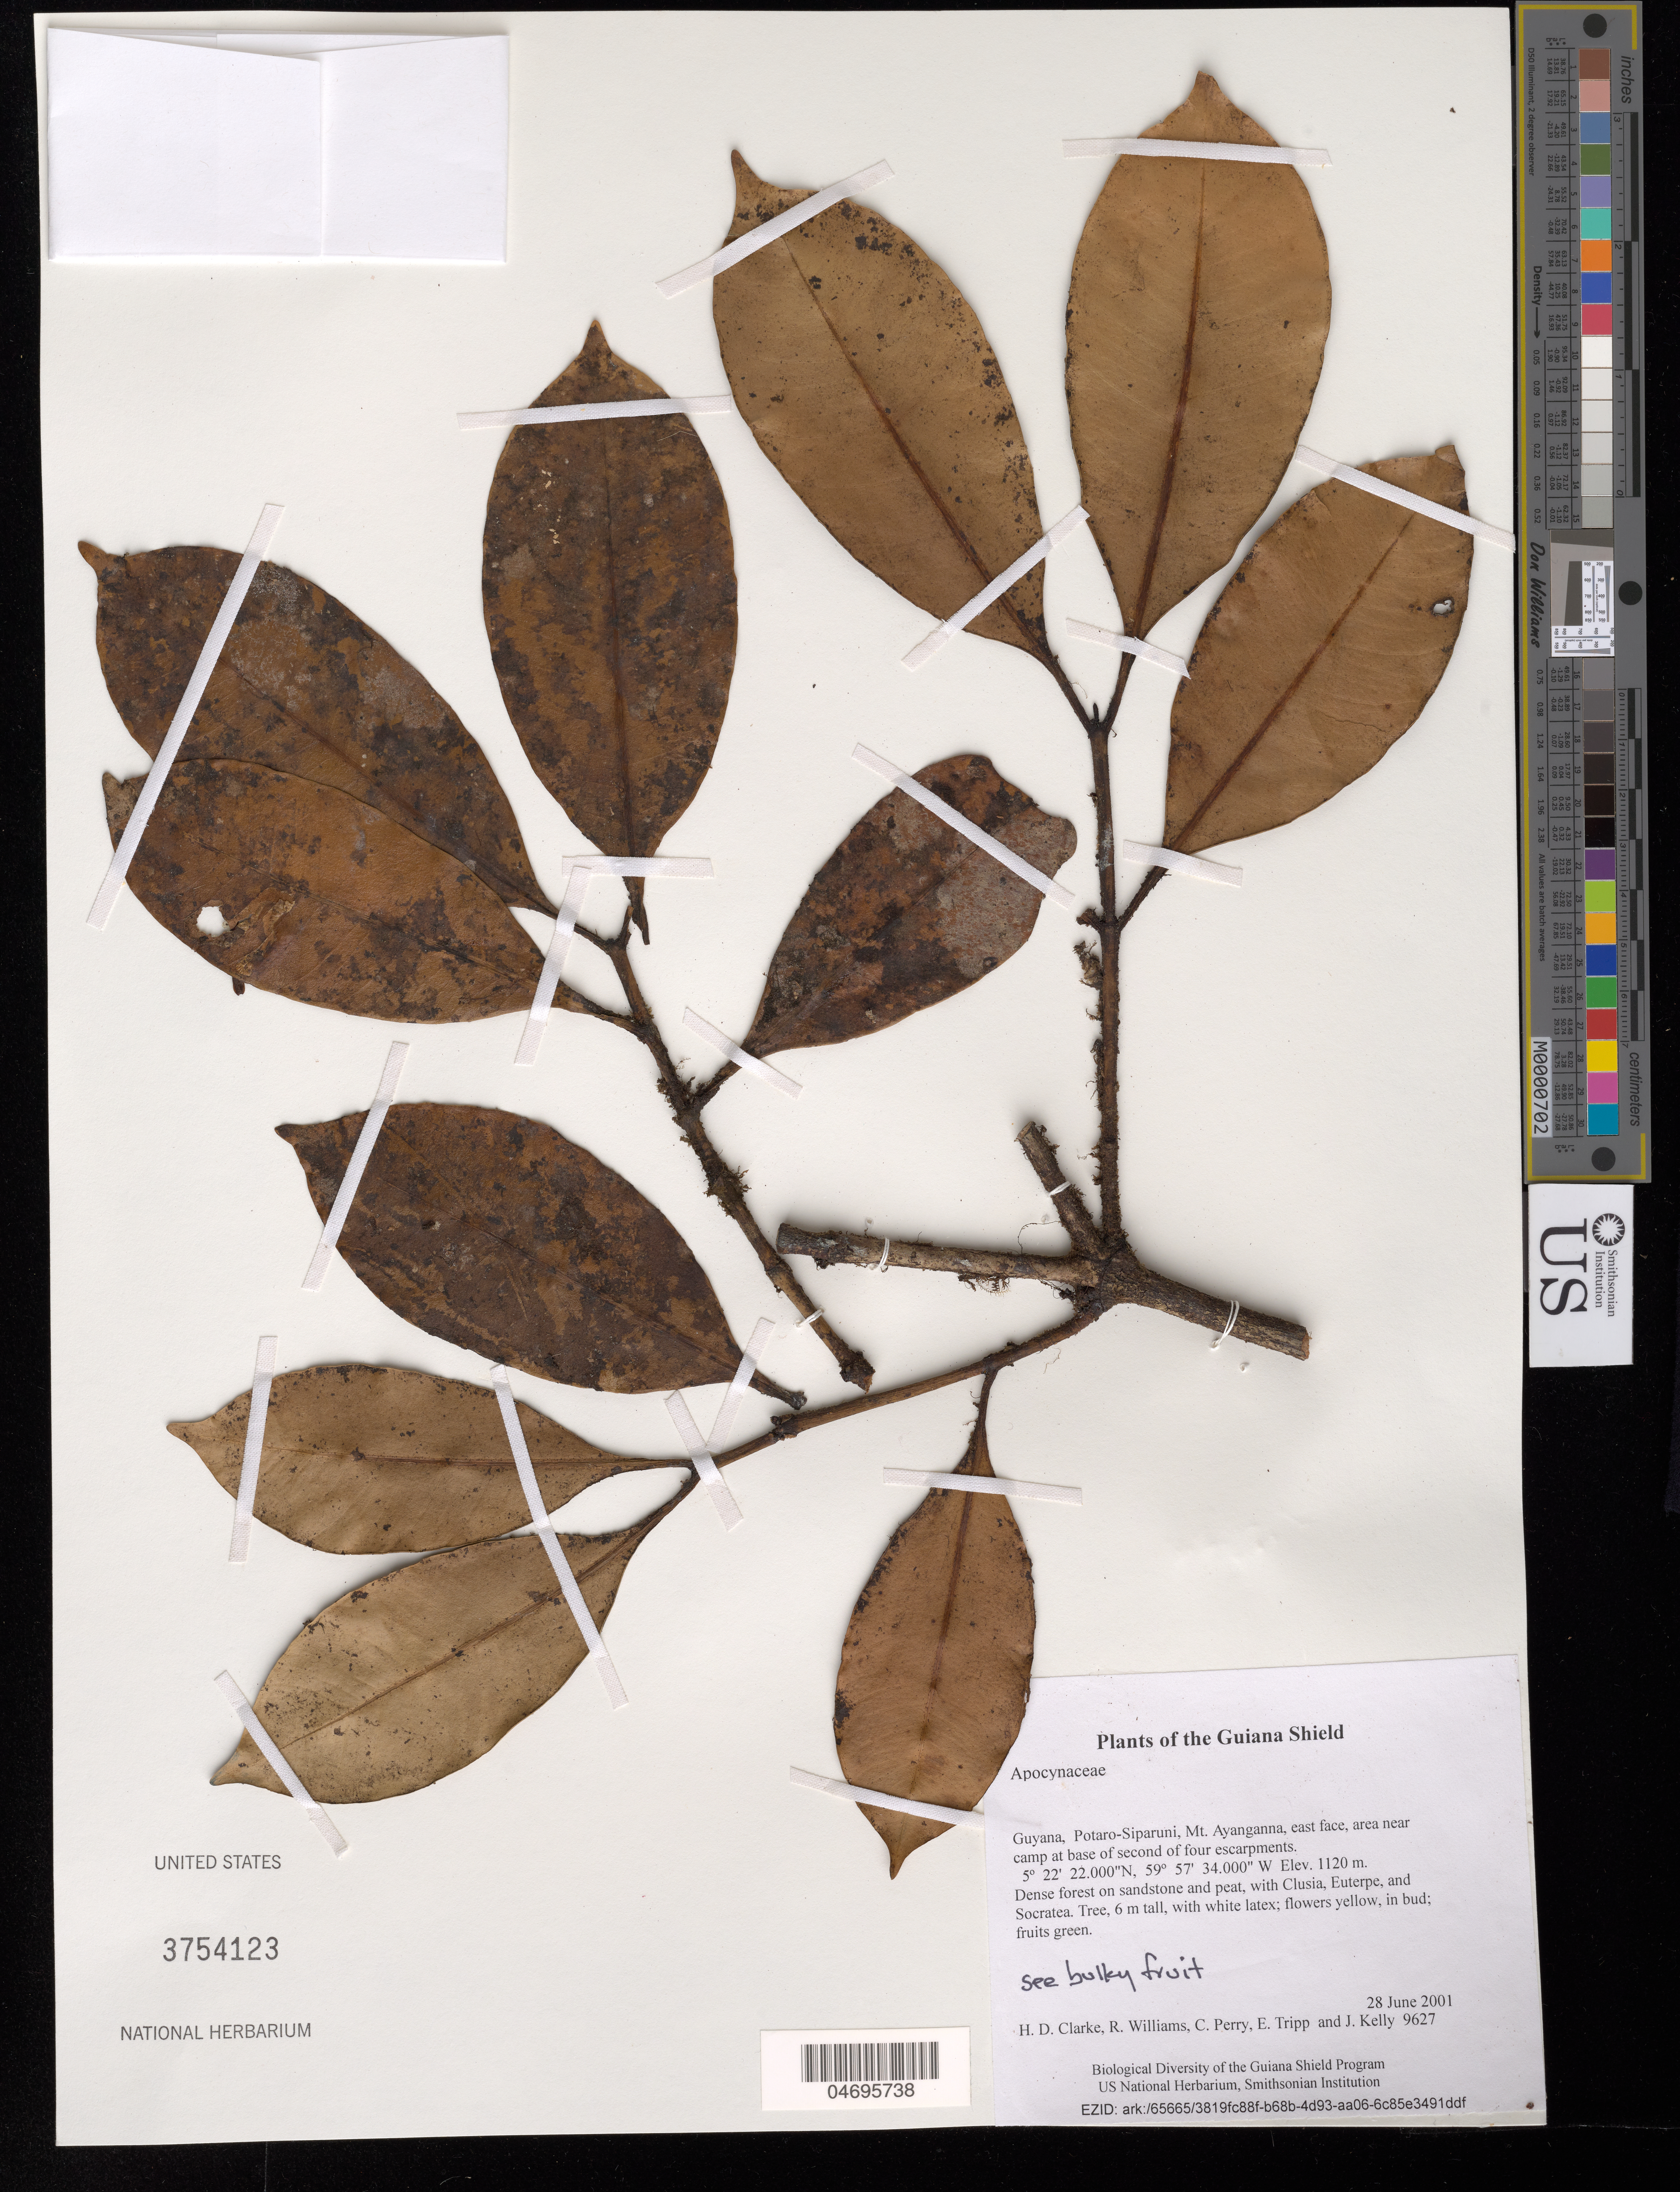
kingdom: Plantae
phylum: Tracheophyta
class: Magnoliopsida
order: Gentianales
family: Apocynaceae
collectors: H. D. Clarke, R. Williams, C. Perry, E. Tripp & J. Kelly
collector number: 9627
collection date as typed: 28 June 2001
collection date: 2001-06-28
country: Guyana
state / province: Potaro-Siparuni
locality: Mt. Ayanganna, east face, area near camp at base of second of four escarpments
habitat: Dense forest on sandstone and peat, with Clusia, Euterpe, and Socratea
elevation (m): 1120